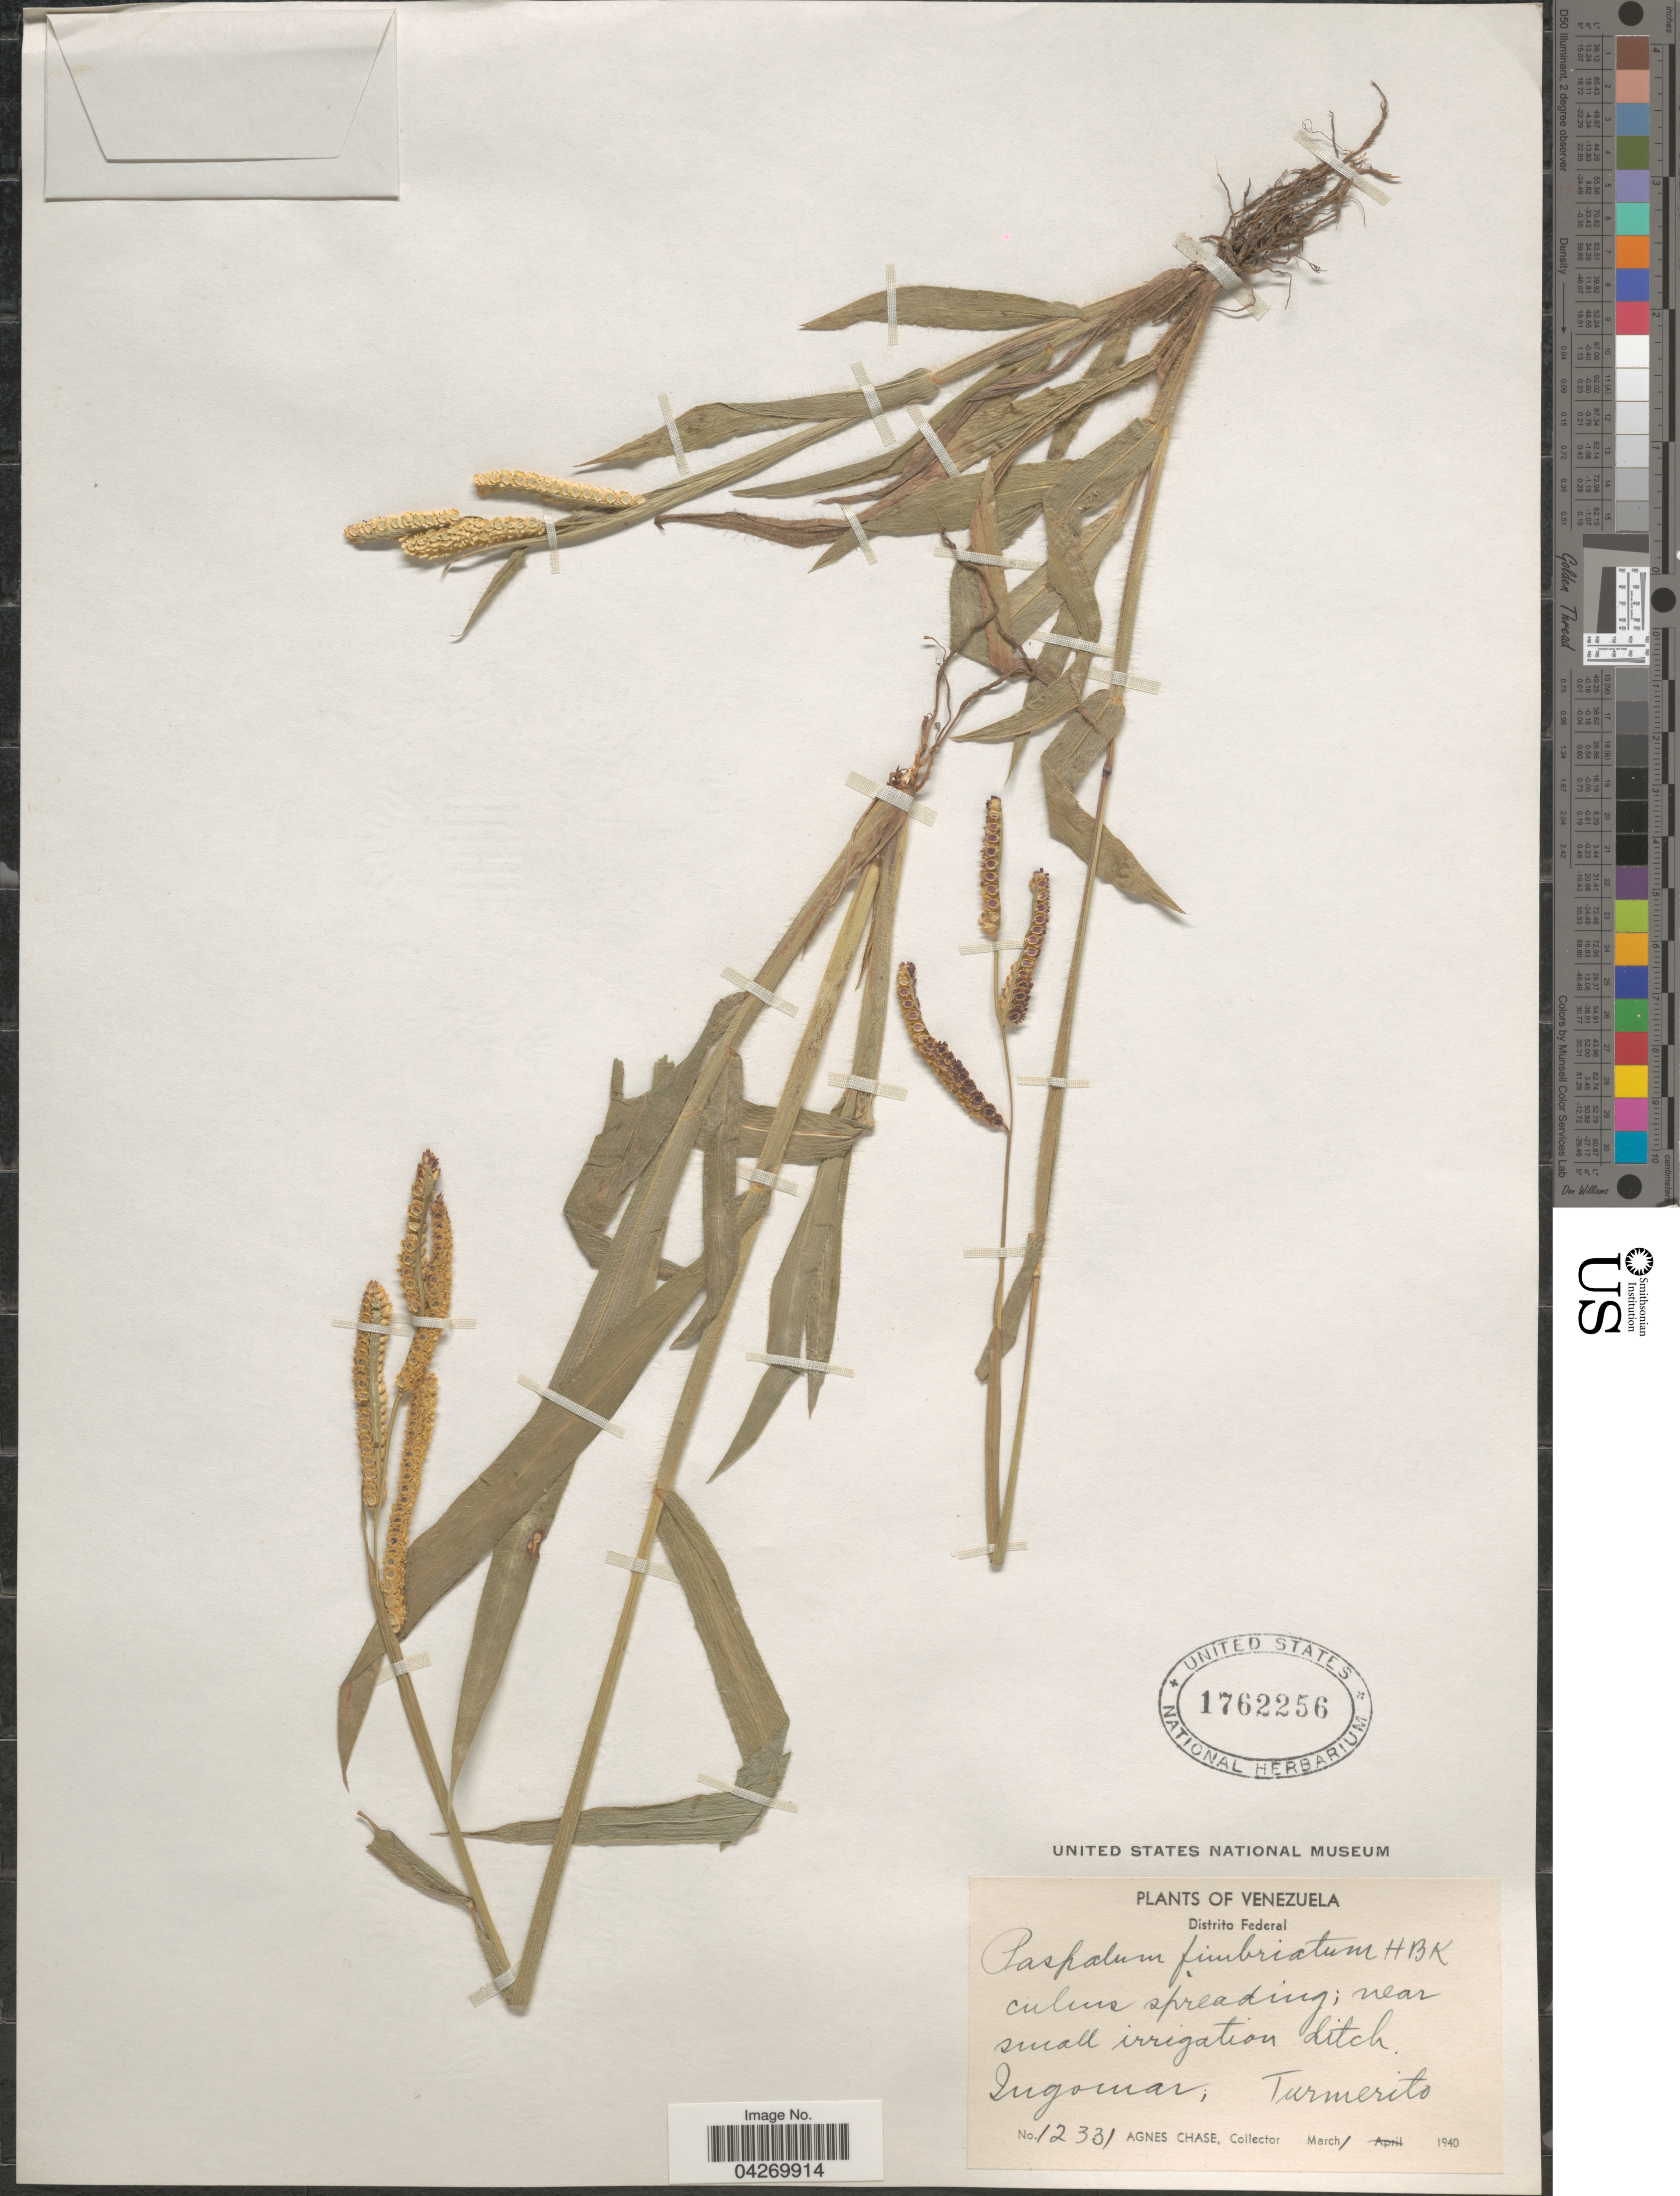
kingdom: Plantae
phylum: Tracheophyta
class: Liliopsida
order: Poales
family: Poaceae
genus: Paspalum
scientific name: Paspalum fimbriatum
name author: Kunth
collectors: A. Chase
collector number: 12331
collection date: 1940-03-01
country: Venezuela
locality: Distrito Federal. Near small irrigation ditch. Ingomar; Turmerito.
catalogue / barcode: US 1762256